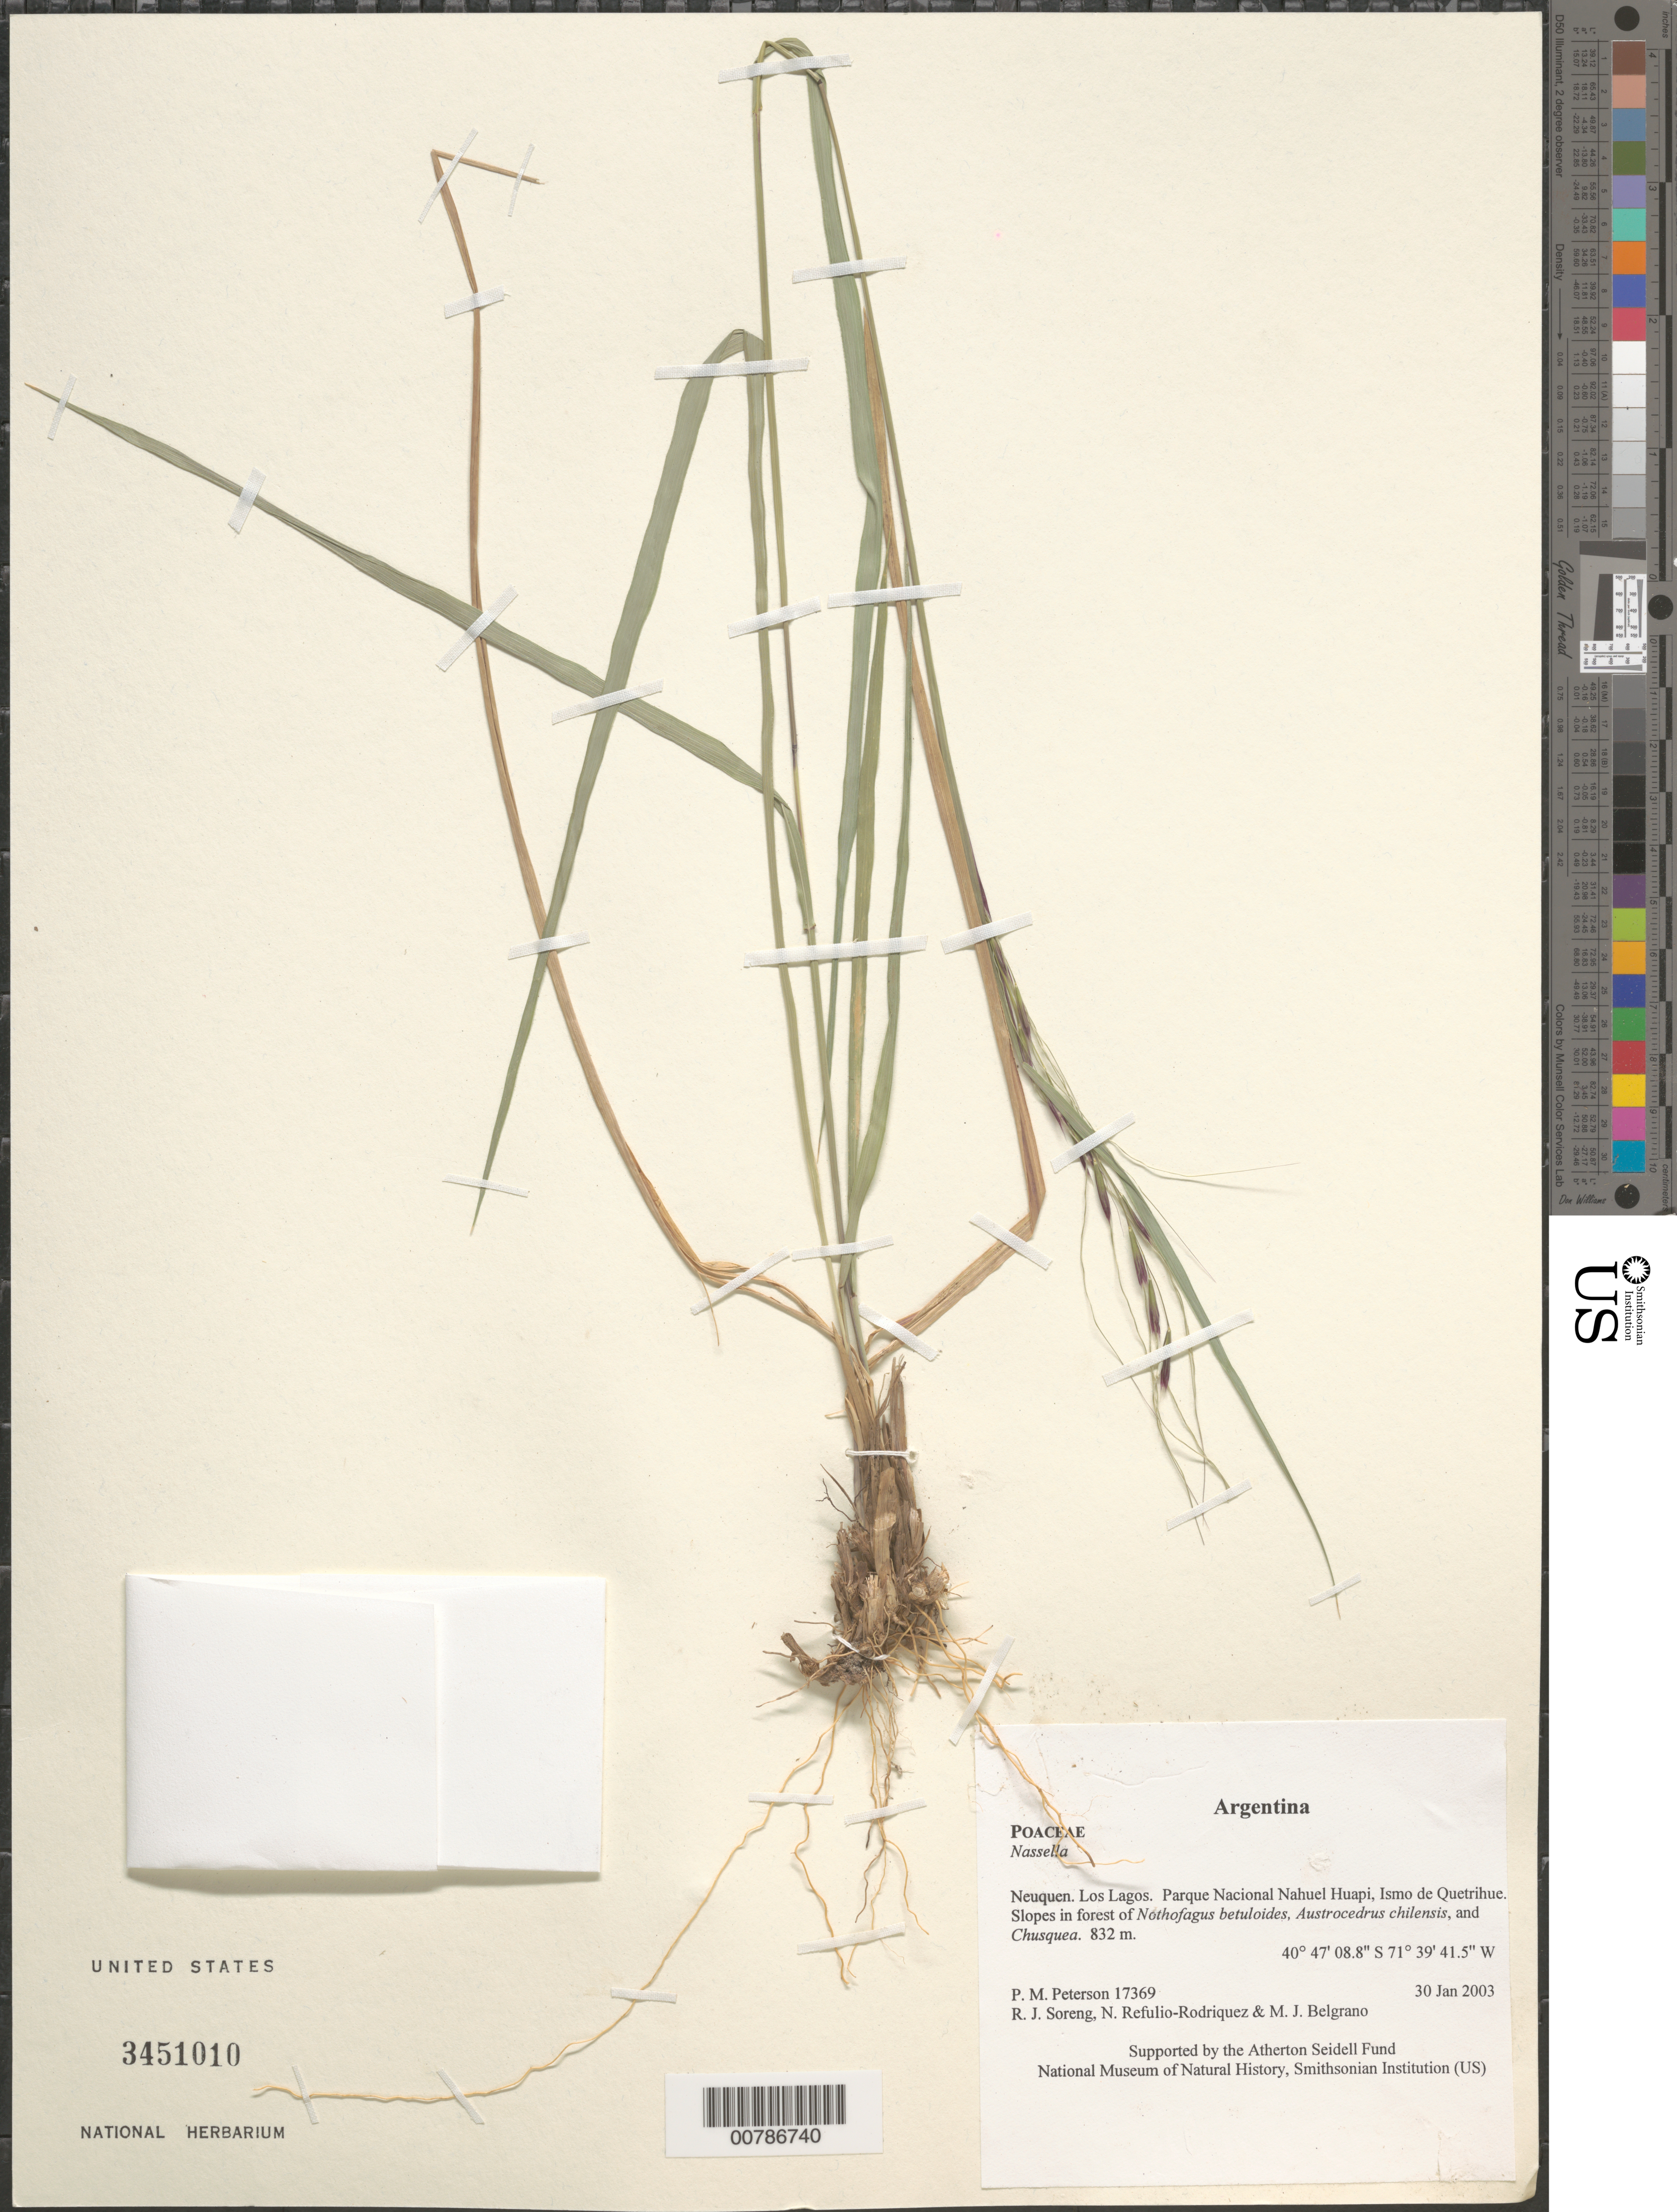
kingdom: Plantae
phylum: Tracheophyta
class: Liliopsida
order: Poales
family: Poaceae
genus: Nassella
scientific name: Nassella sp.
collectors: P. M. Peterson, R. J. Soreng, N. Refulio-Rodríguez & M. Belgrano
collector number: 17369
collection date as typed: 30 Jan 2003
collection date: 2003-01-30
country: Argentina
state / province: Neuquen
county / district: Los Lagos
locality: Parque Nacional Nahuel Huapi, Ismo de Quetrihue. Slopes in forest of Nothofagus betuloides, Austrocedrus chilensis, and Chusquea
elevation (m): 832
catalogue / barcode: US 3451010